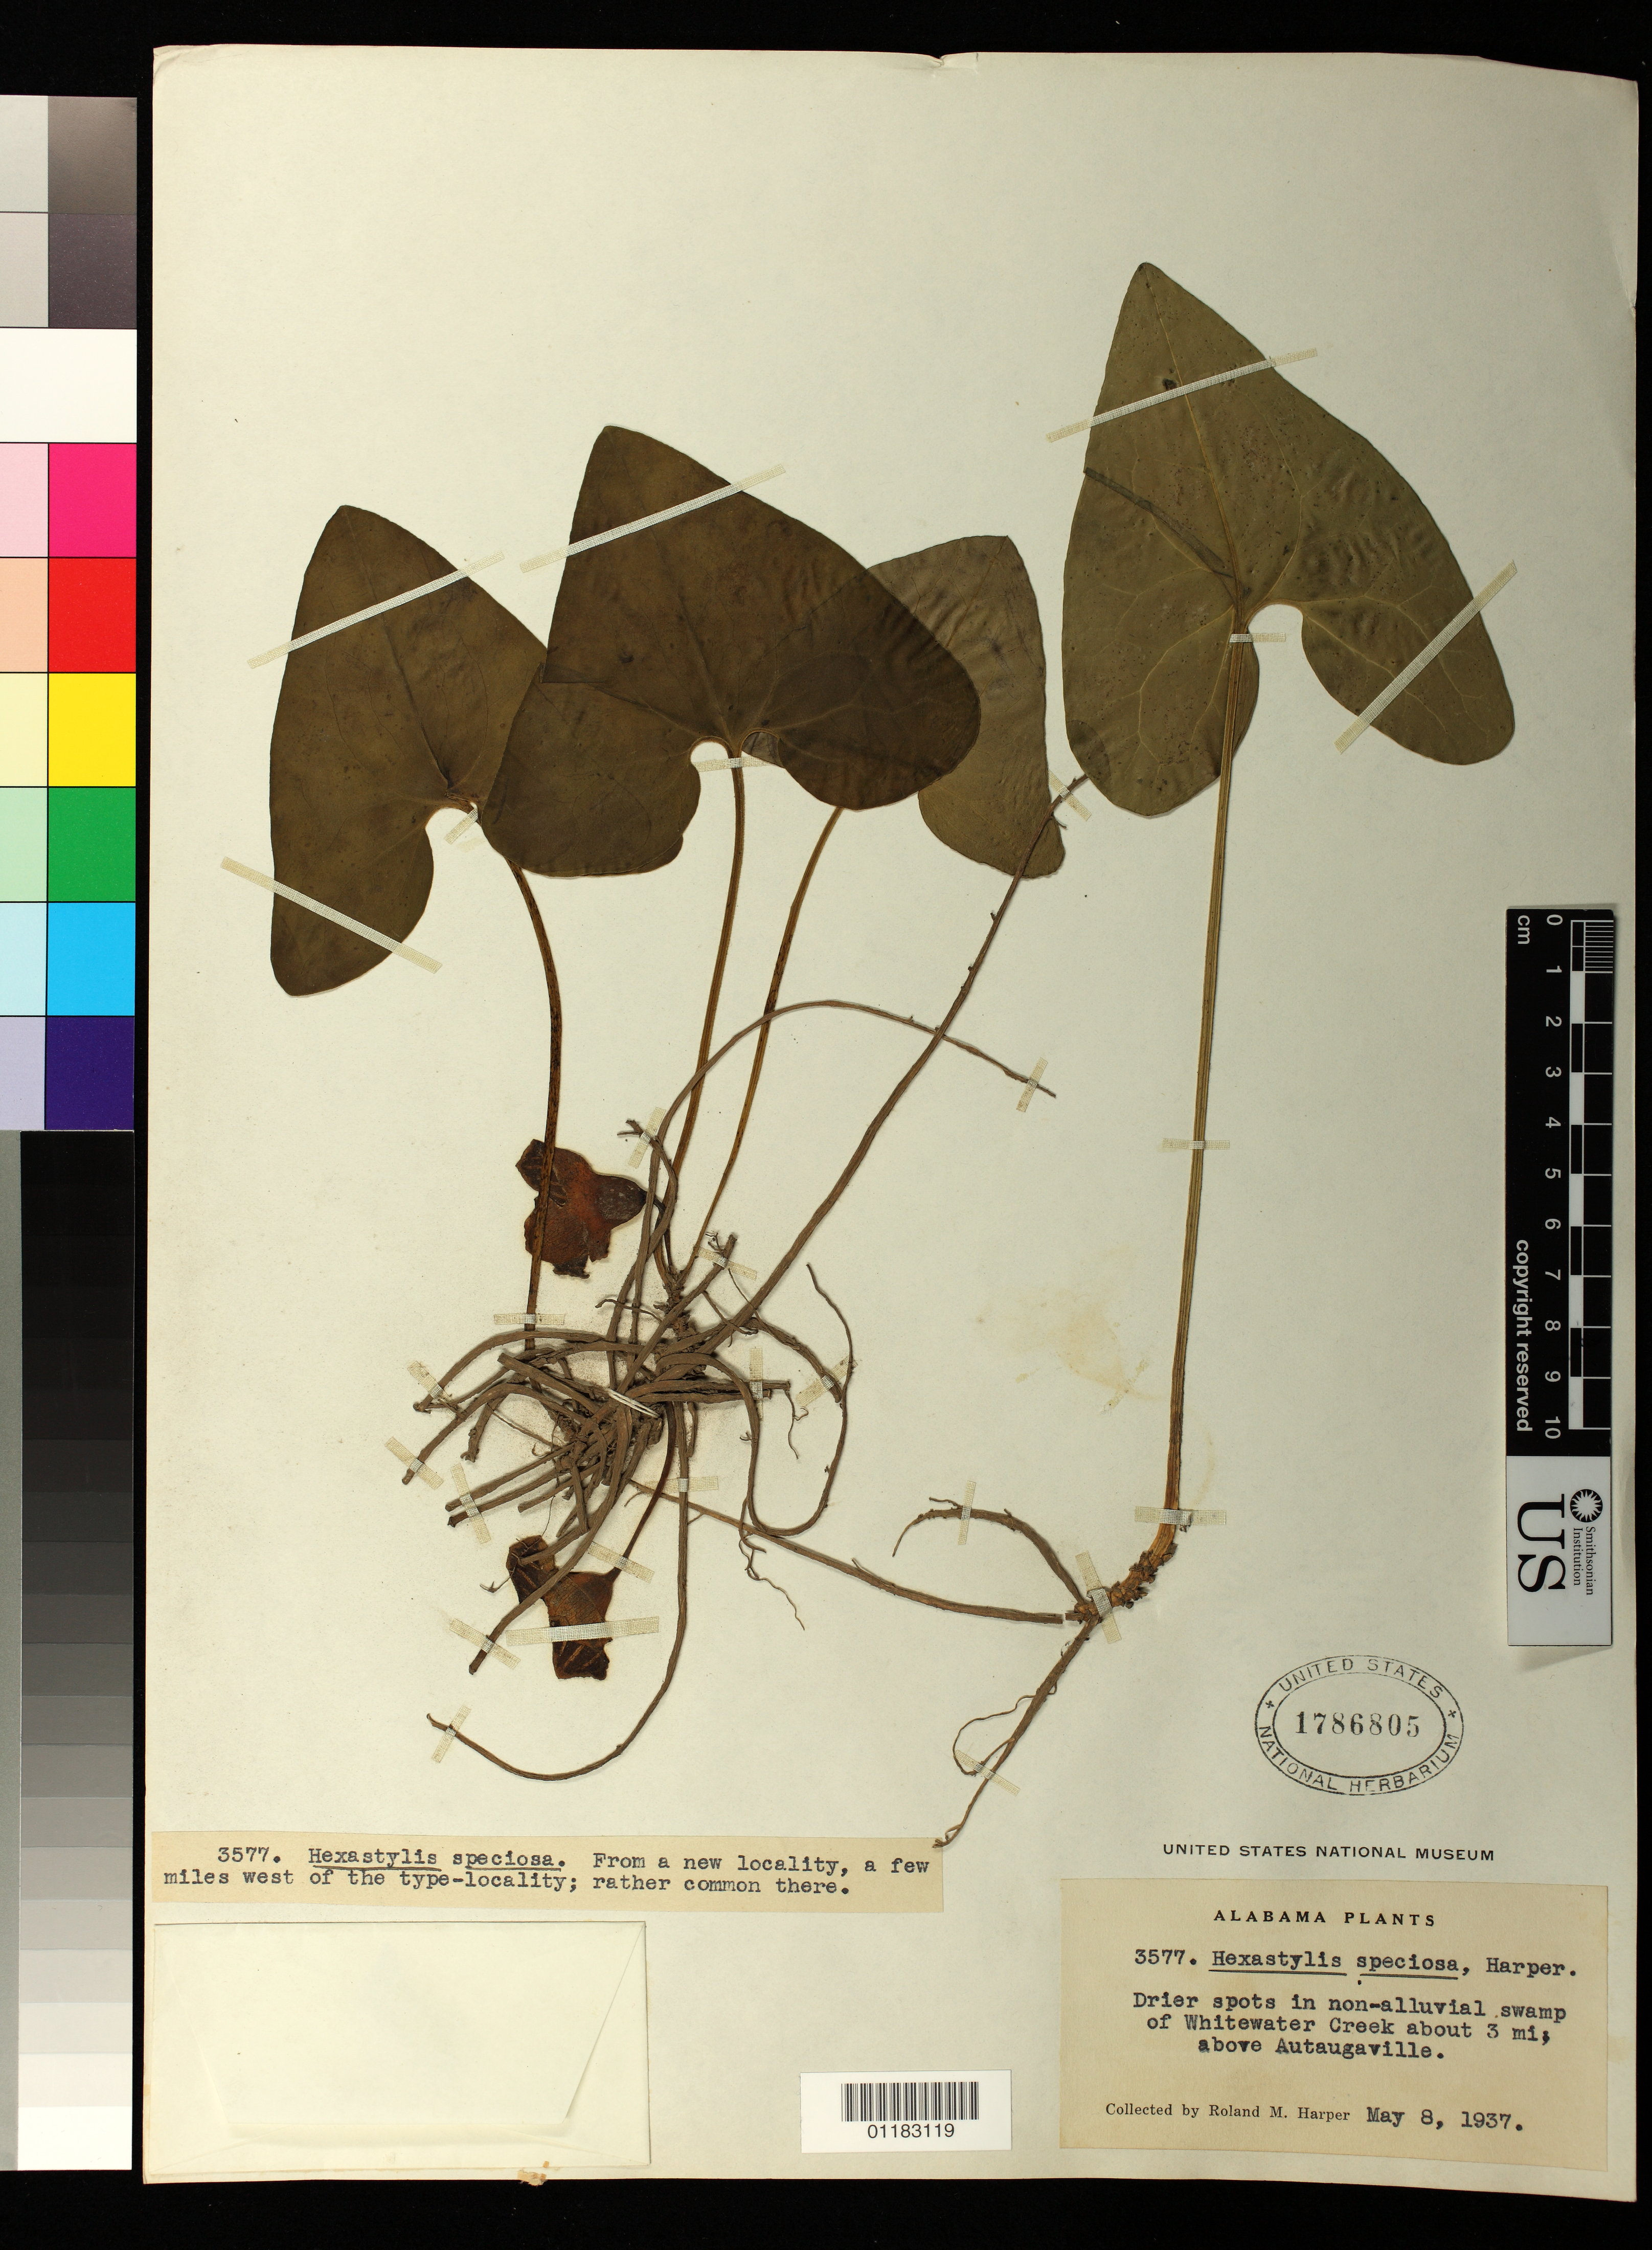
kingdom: Plantae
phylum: Tracheophyta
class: Magnoliopsida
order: Piperales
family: Aristolochiaceae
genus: Hexastylis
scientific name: Hexastylis speciosa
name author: R.M. Harper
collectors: R. M. Harper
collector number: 3577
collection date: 1937-05-08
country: United States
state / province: Alabama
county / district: Autauga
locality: Drier spots in non-alluvial swamp of Whitewater Creek about 3 mi; above Autaugaville.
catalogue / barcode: US 1786805